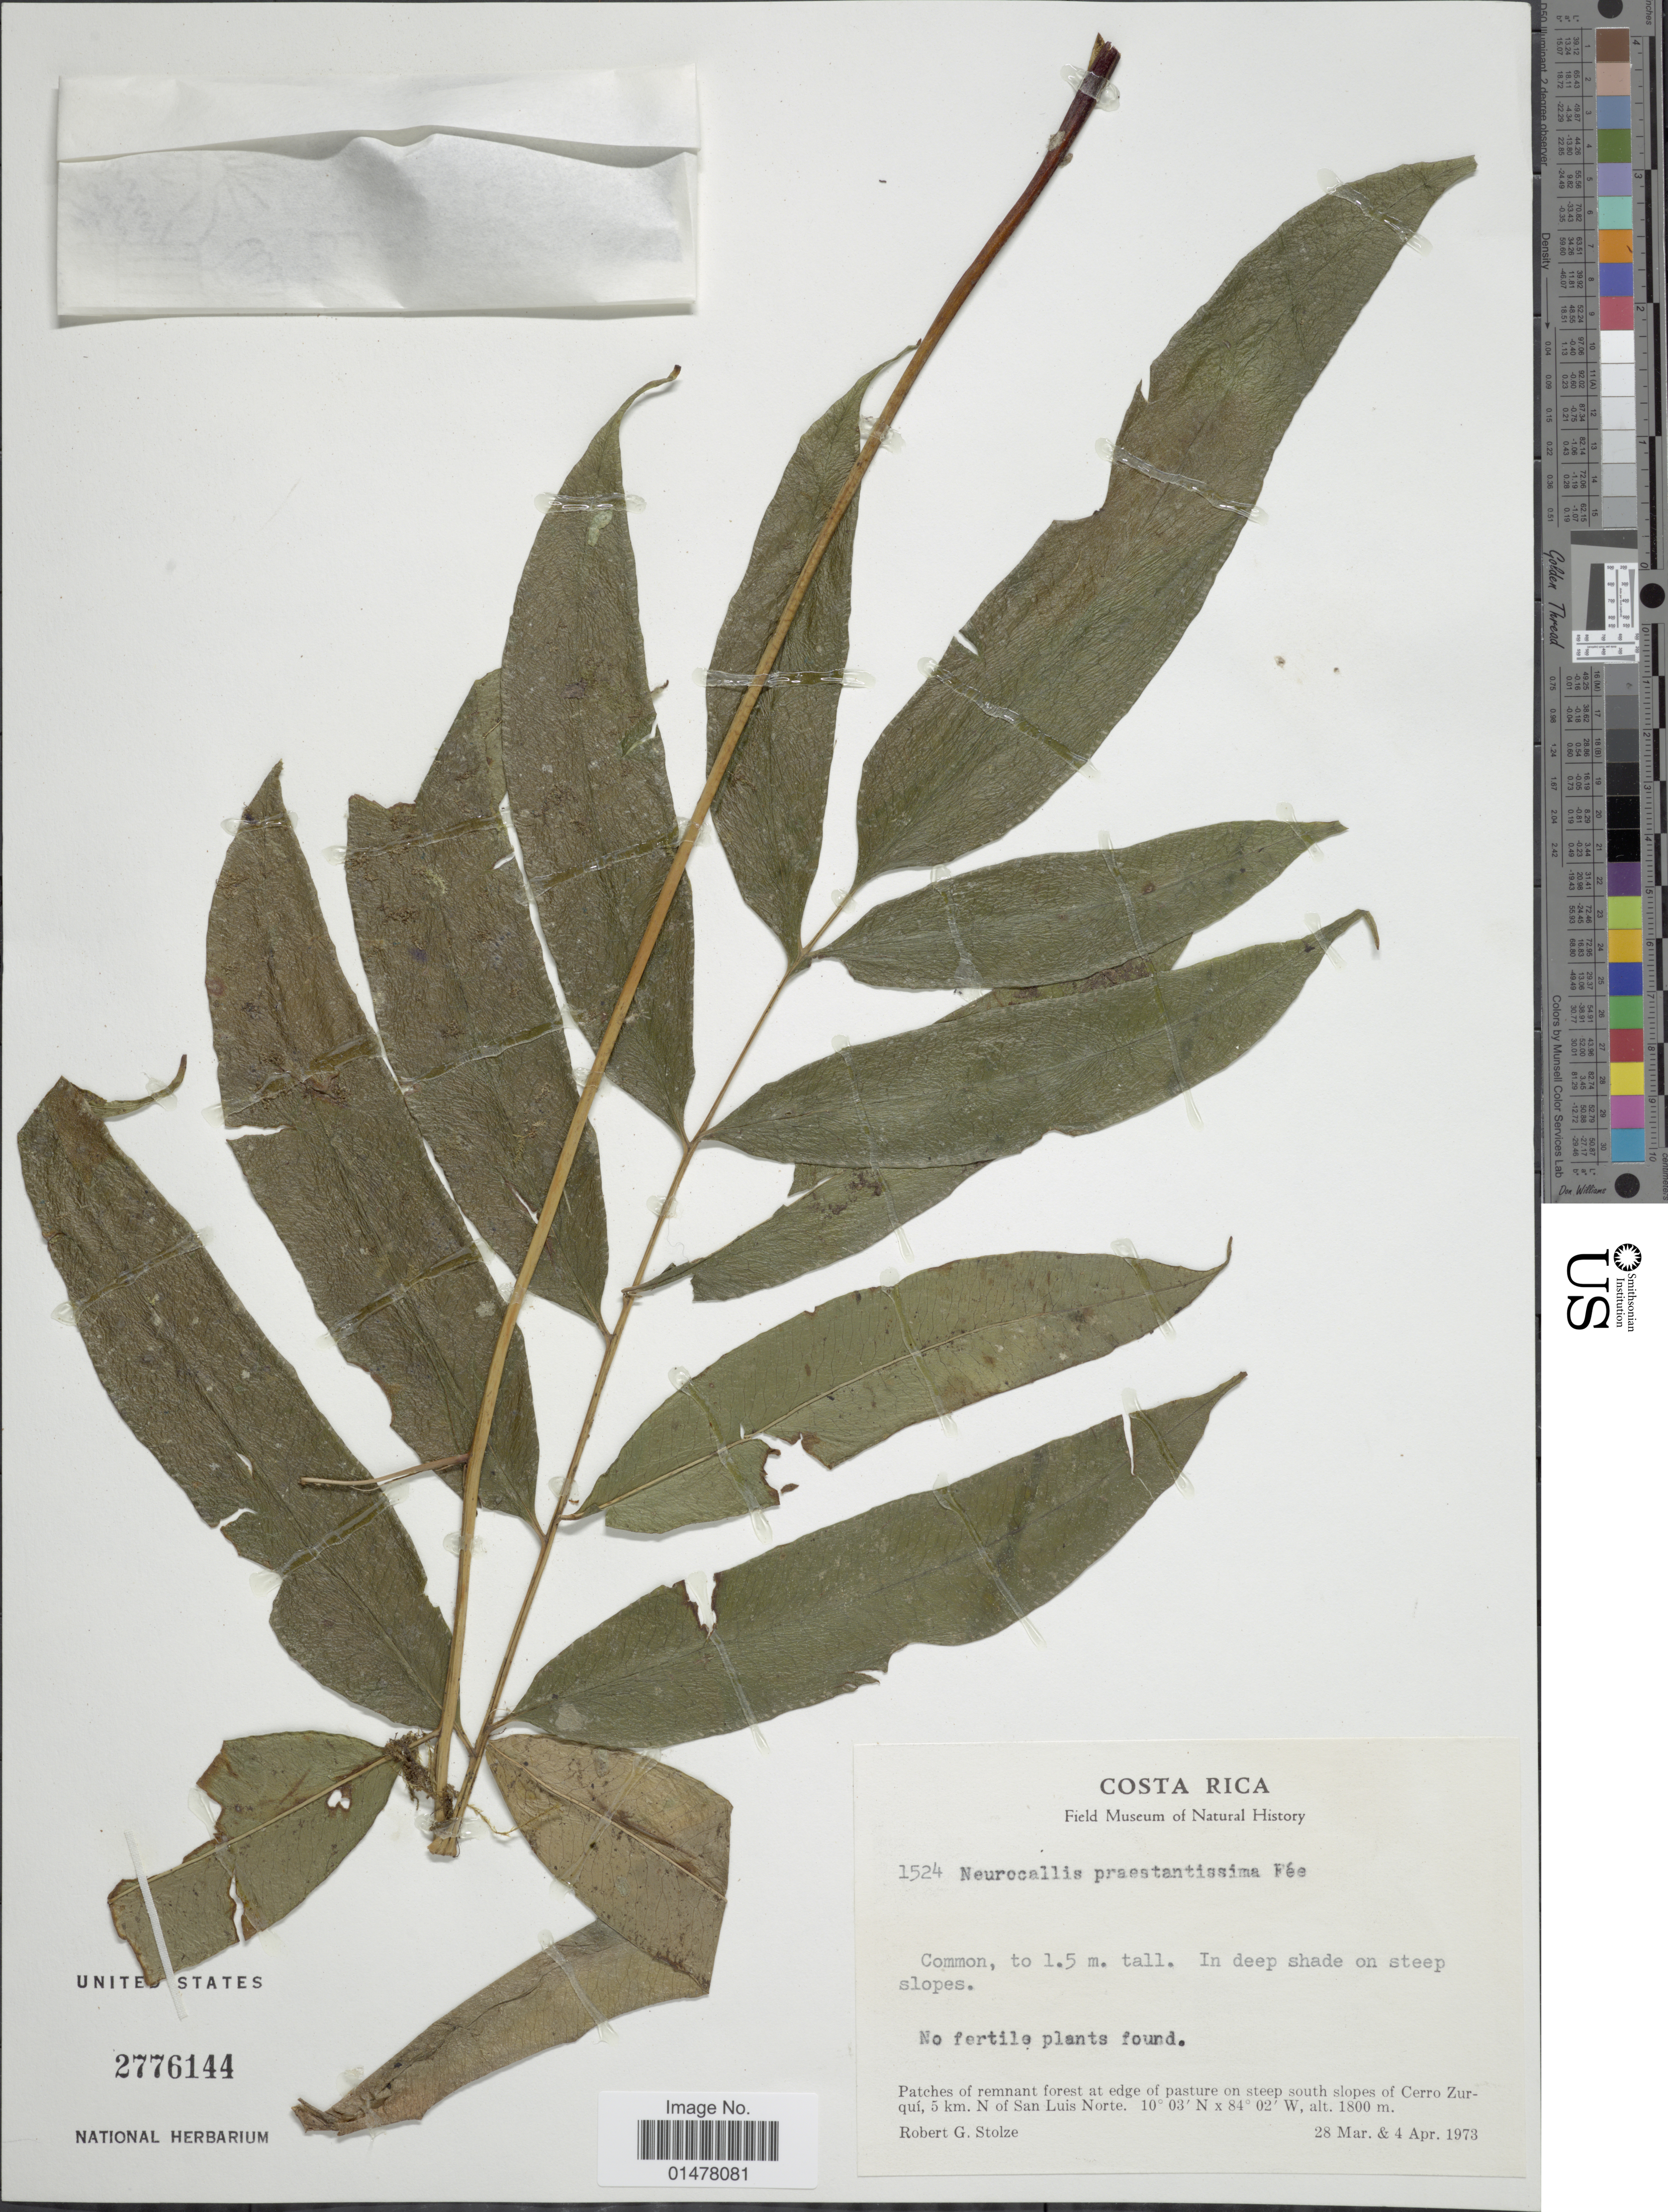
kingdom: Plantae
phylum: Tracheophyta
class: Polypodiopsida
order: Polypodiales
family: Pteridaceae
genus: Pteris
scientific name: Pteris praestantissima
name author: (Bory ex Fée) Christenh.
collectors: R. G. Stolze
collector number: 1524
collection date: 1973-03-28/1973-04-04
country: Costa Rica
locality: Costa Rica, Patches of remnant forest at edge of pasture on steep south slopes of Cerro Zurqui, 5km N of San Luis Norte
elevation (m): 1800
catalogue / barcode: US 2776144